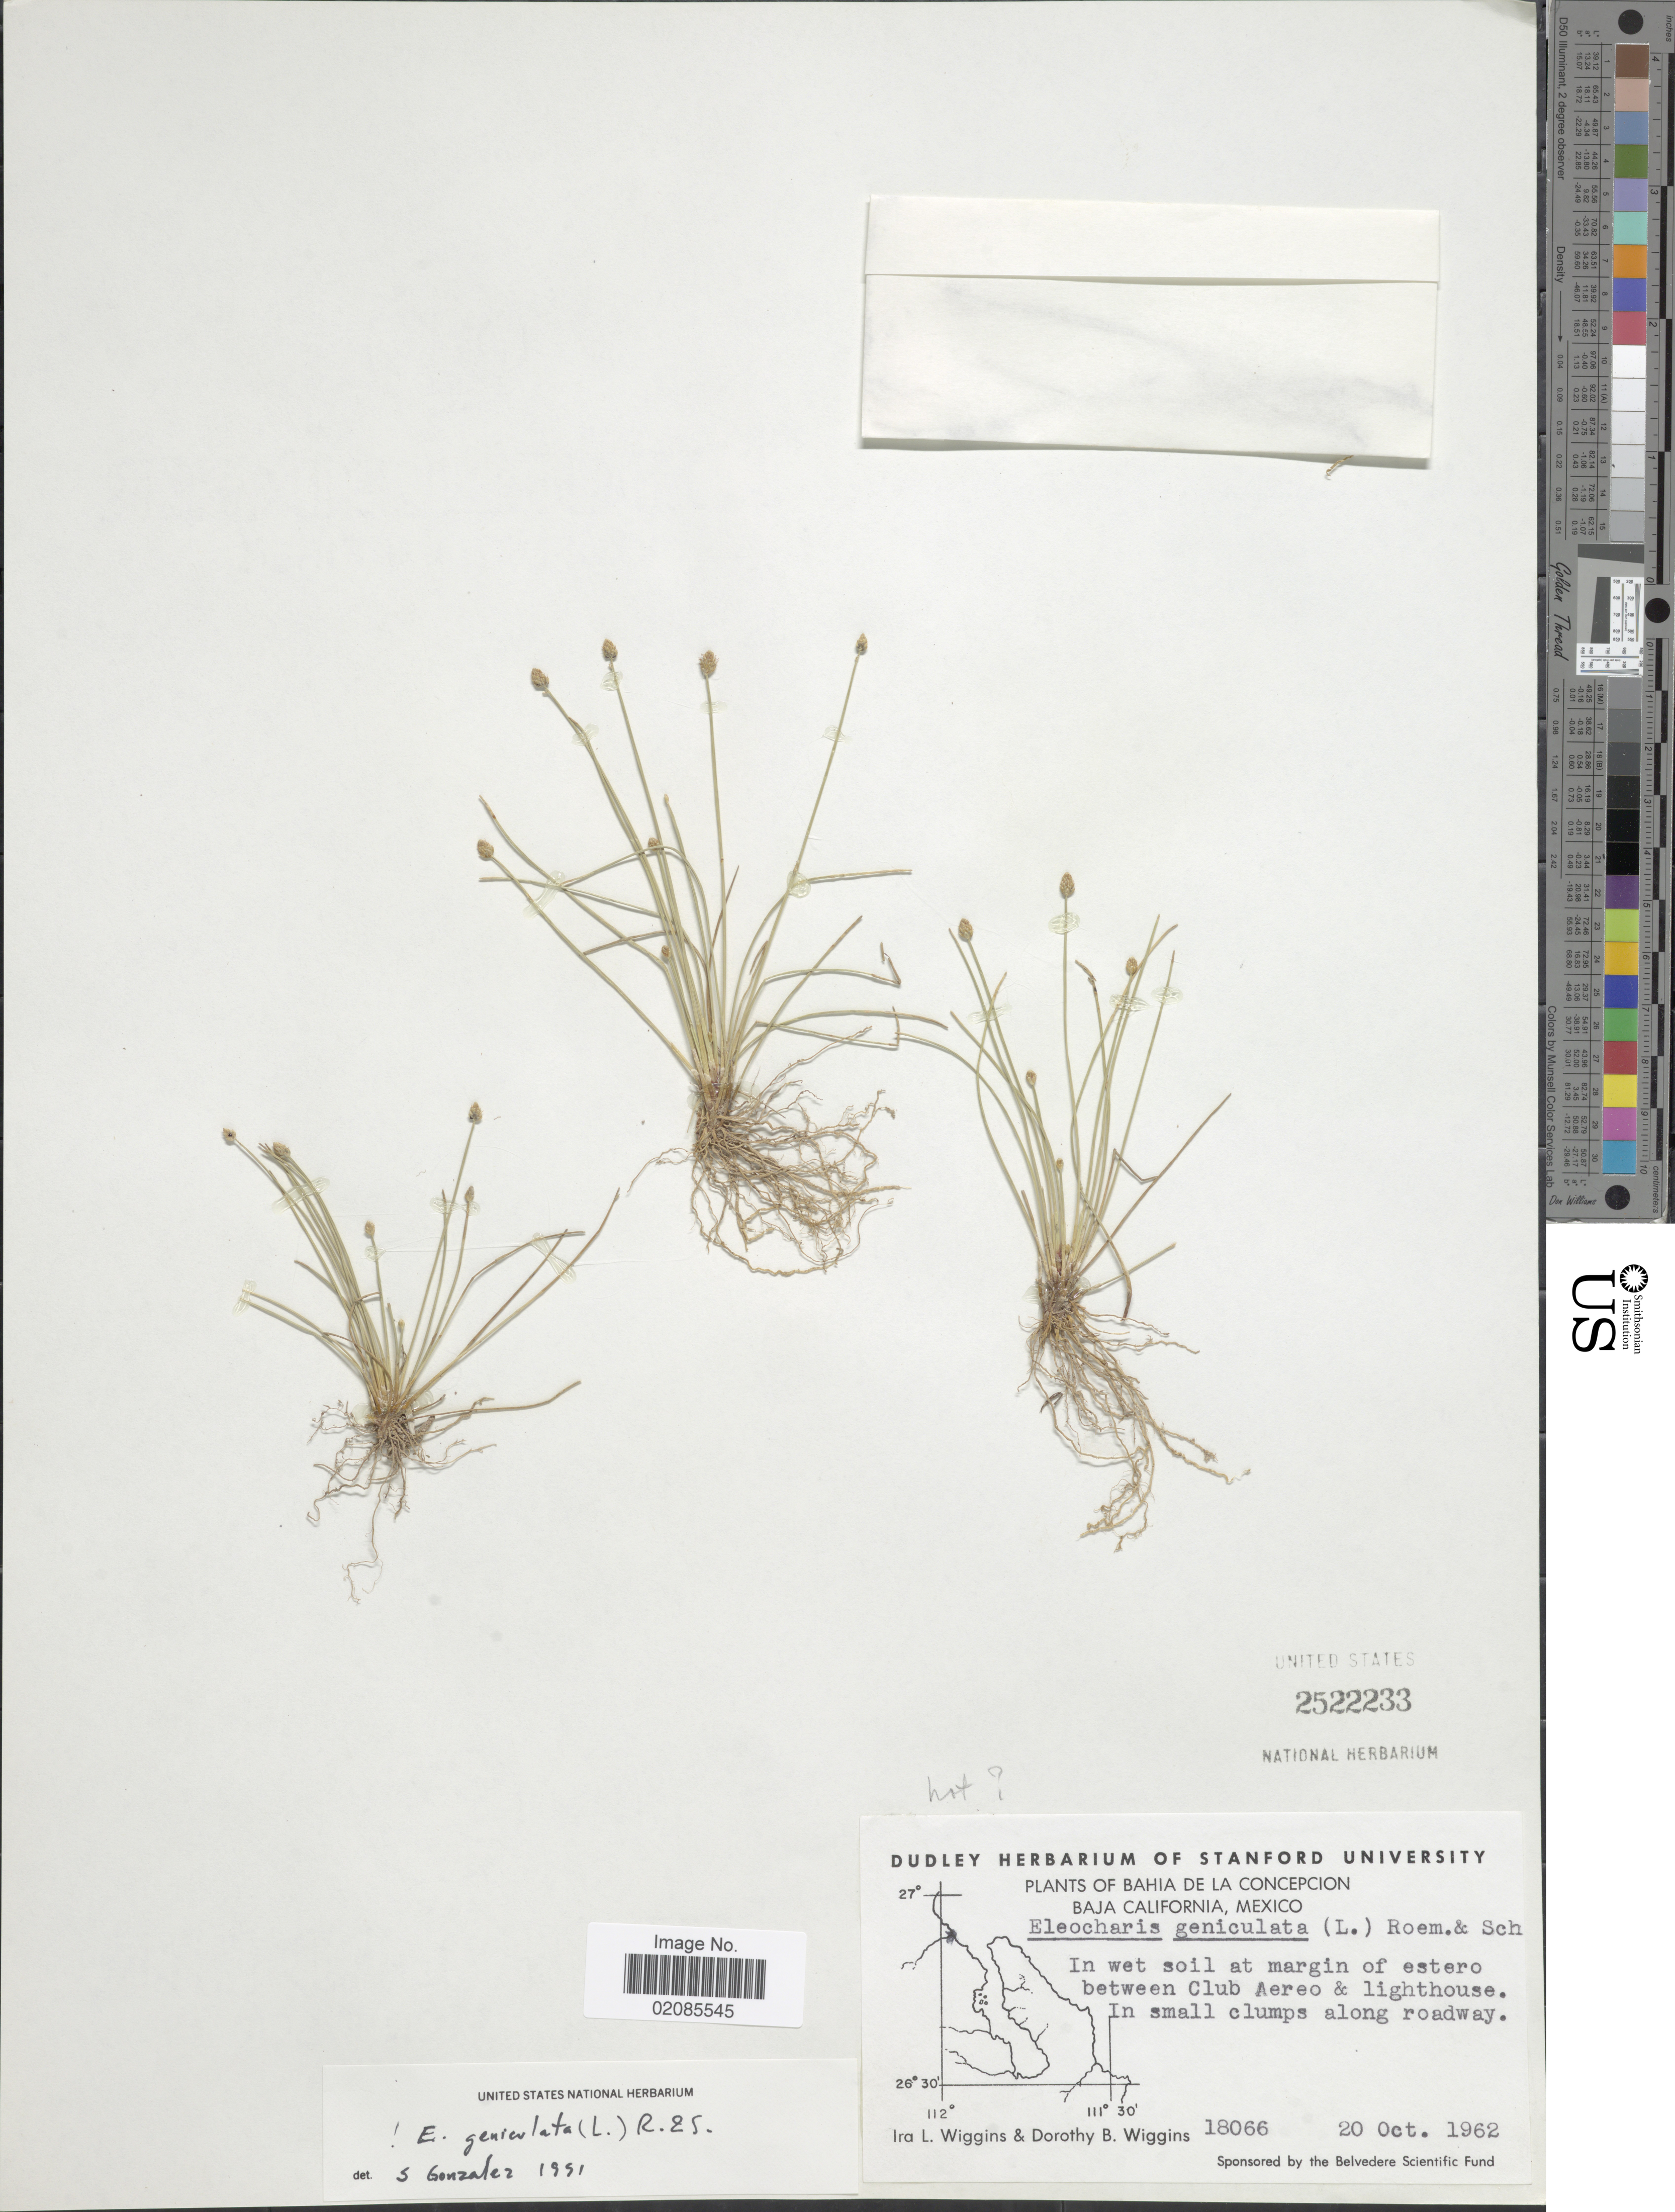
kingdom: Plantae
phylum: Tracheophyta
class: Liliopsida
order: Poales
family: Cyperaceae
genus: Eleocharis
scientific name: Eleocharis geniculata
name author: (L.) Roem. & Schult.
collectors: I. L. Wiggins & D. B. Wiggins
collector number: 18066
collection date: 1962-10-20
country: Mexico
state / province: Baja California Sur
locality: Bahia de la Concepcion, at margin of estero between Club Aereo & lighthouse, along roadway.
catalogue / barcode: US 2522233